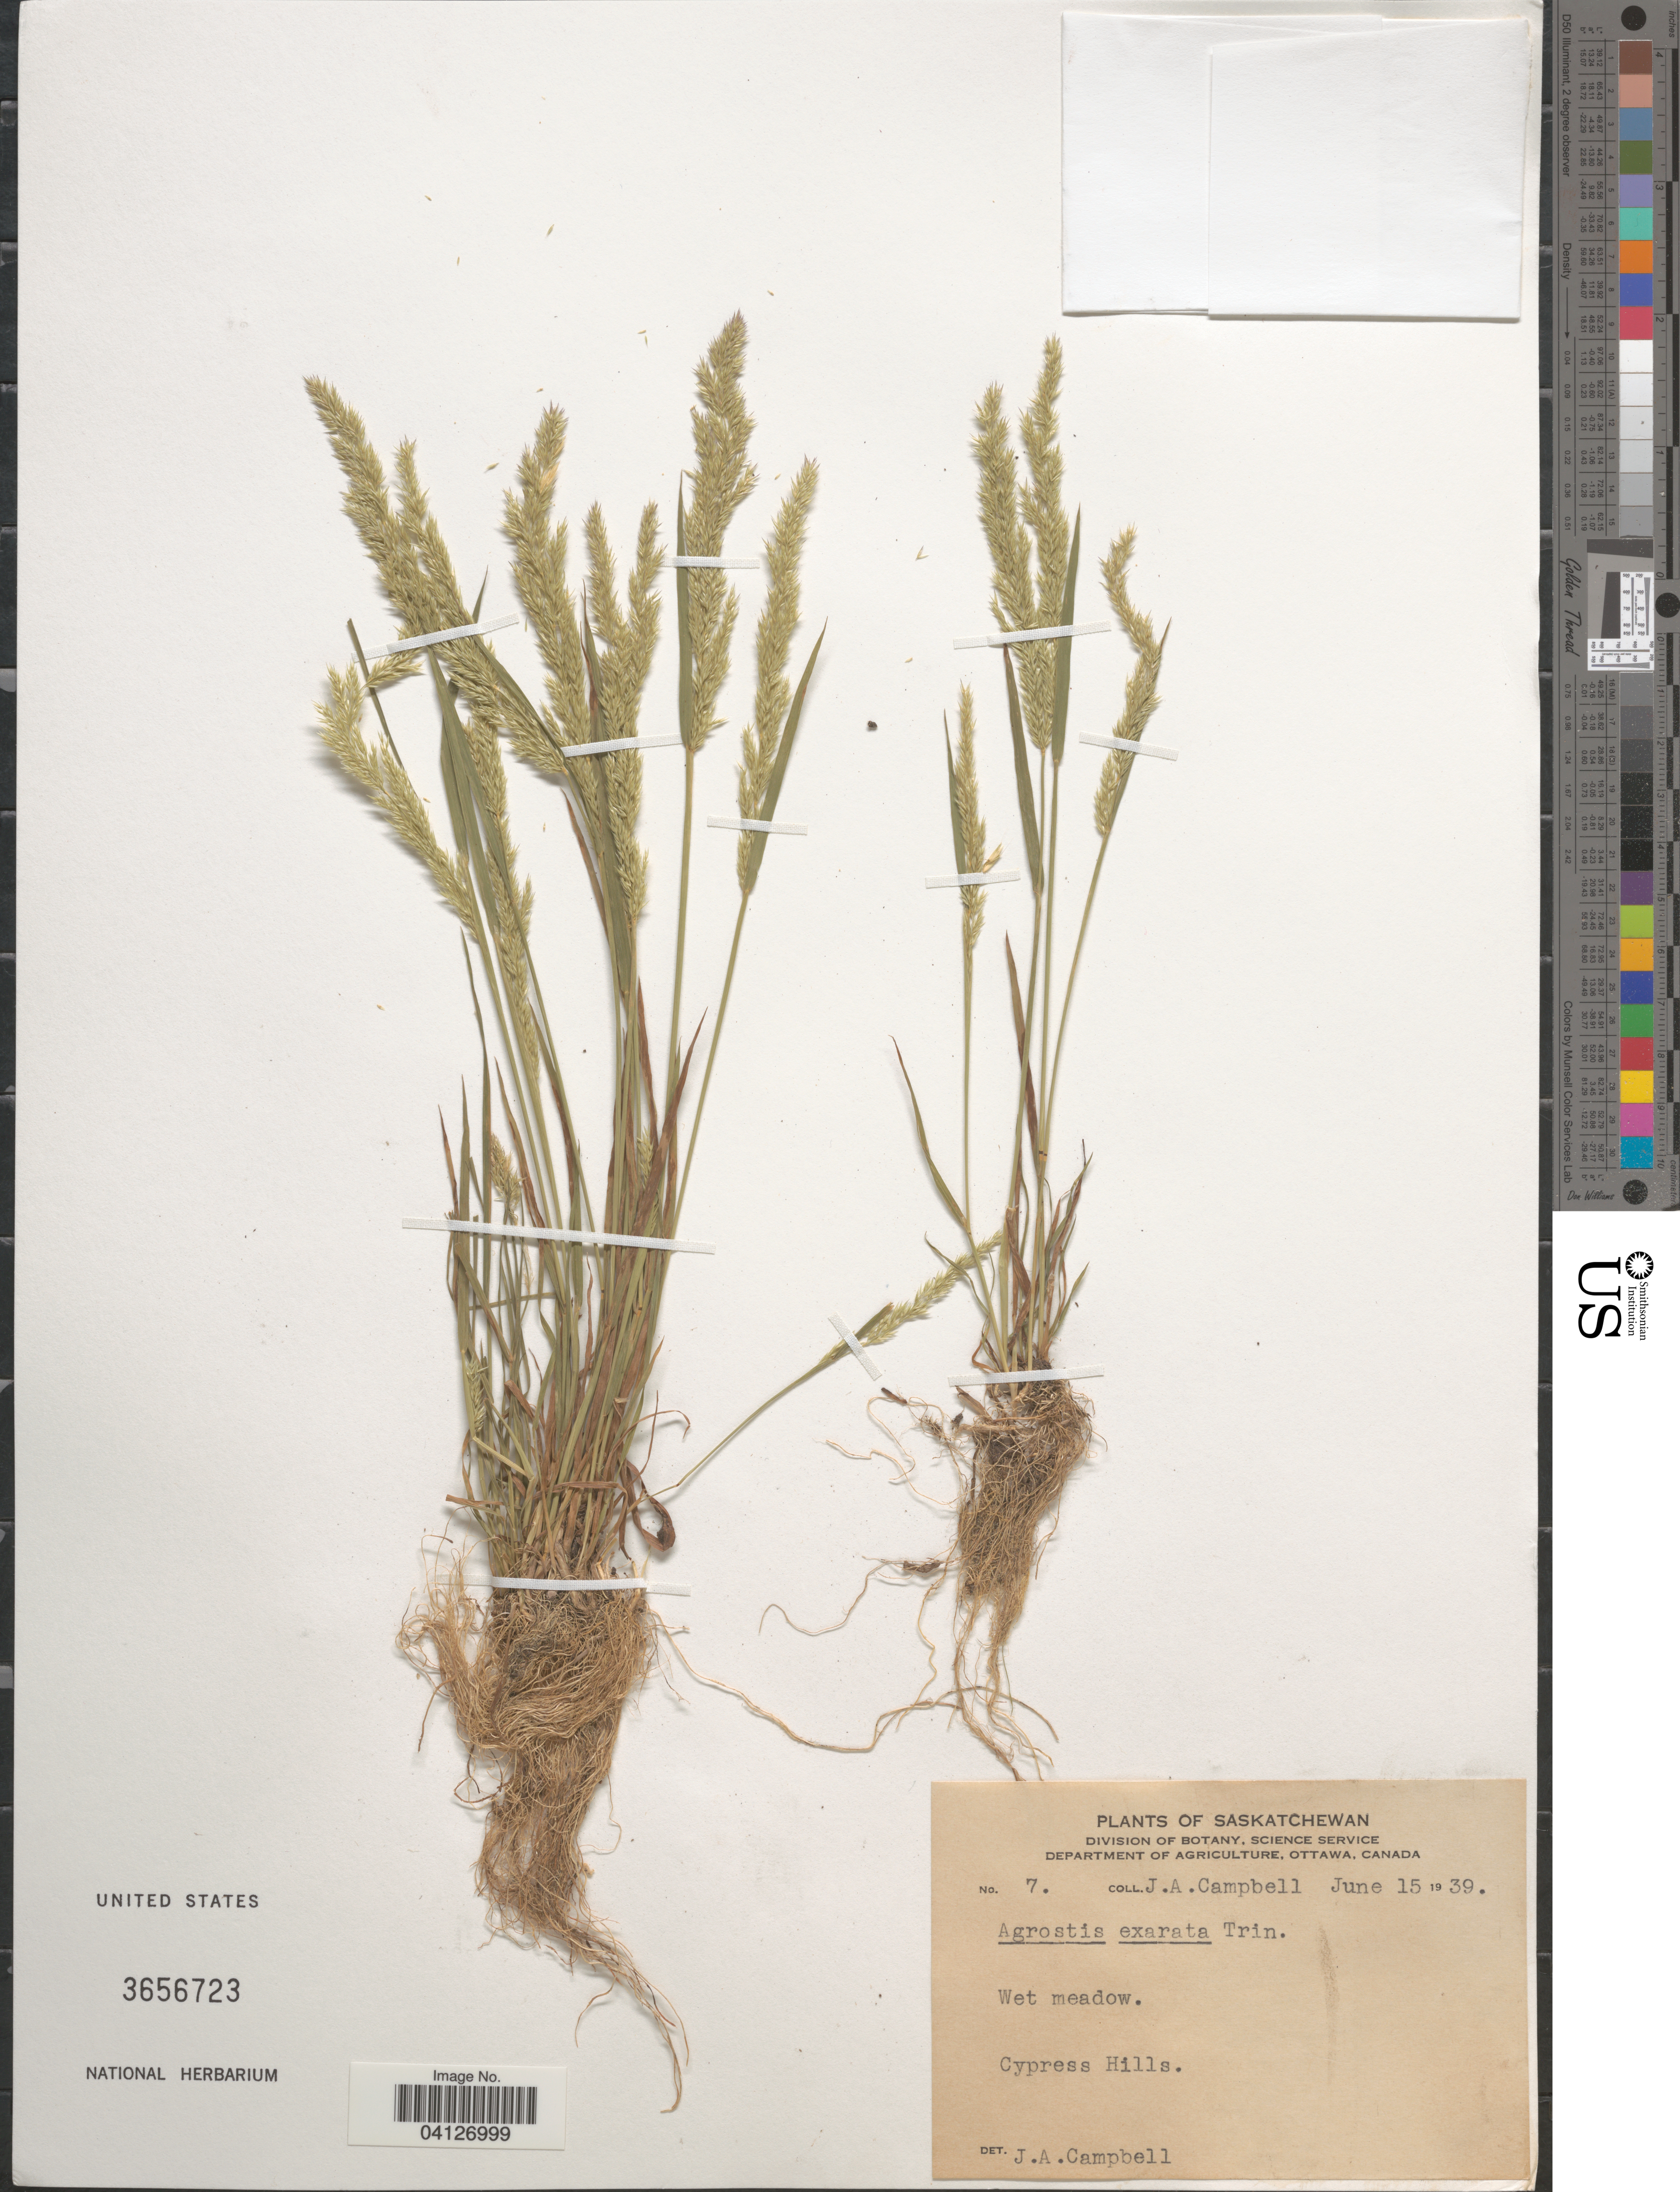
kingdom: Plantae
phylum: Tracheophyta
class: Liliopsida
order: Poales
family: Poaceae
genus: Agrostis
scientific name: Agrostis exarata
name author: Trin.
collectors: J. Campbell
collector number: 7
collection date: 1939-06-15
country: Canada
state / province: Saskatchewan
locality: Cypress Hills.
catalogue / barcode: US 3656723